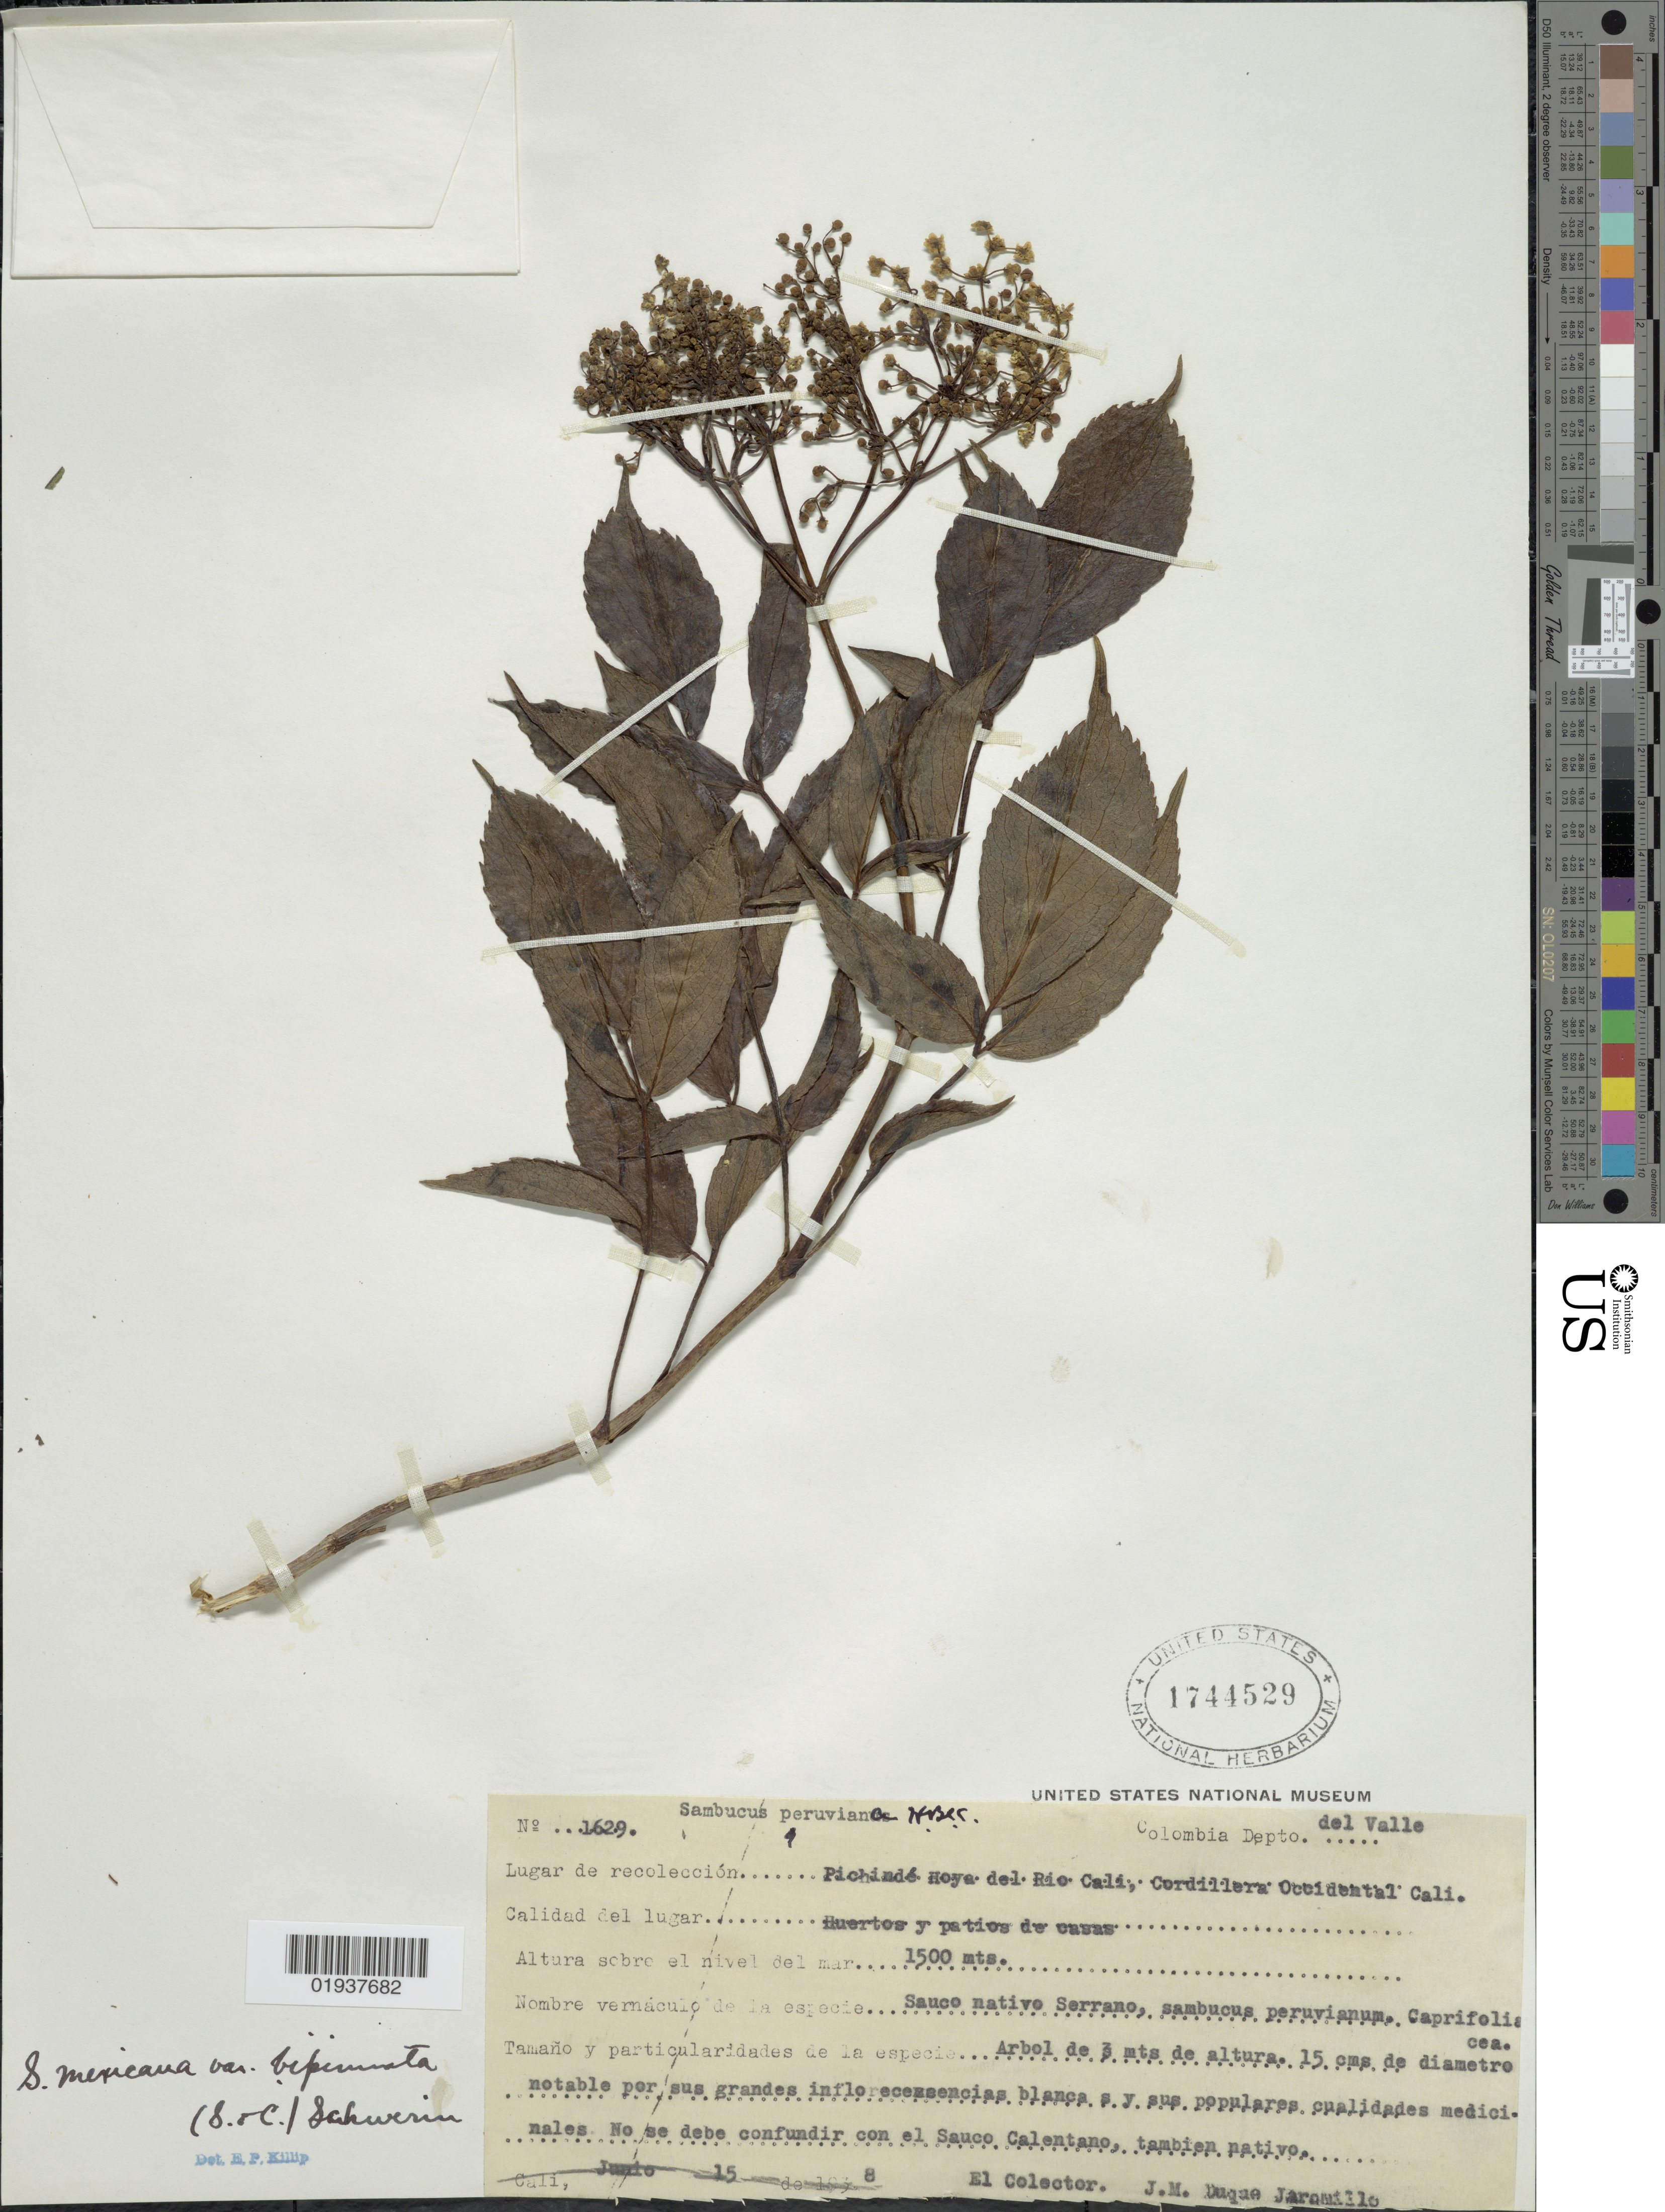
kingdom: Plantae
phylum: Tracheophyta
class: Magnoliopsida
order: Dipsacales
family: Viburnaceae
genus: Sambucus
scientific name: Sambucus canadensis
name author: L.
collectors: J. M. Duque Jaramillo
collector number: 1629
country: Colombia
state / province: Valle del Cauca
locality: Depto. del Valle, Pichindé Hoya del Rio Cali, Cordillera Occidental Cali.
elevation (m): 1500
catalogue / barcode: US 1744529